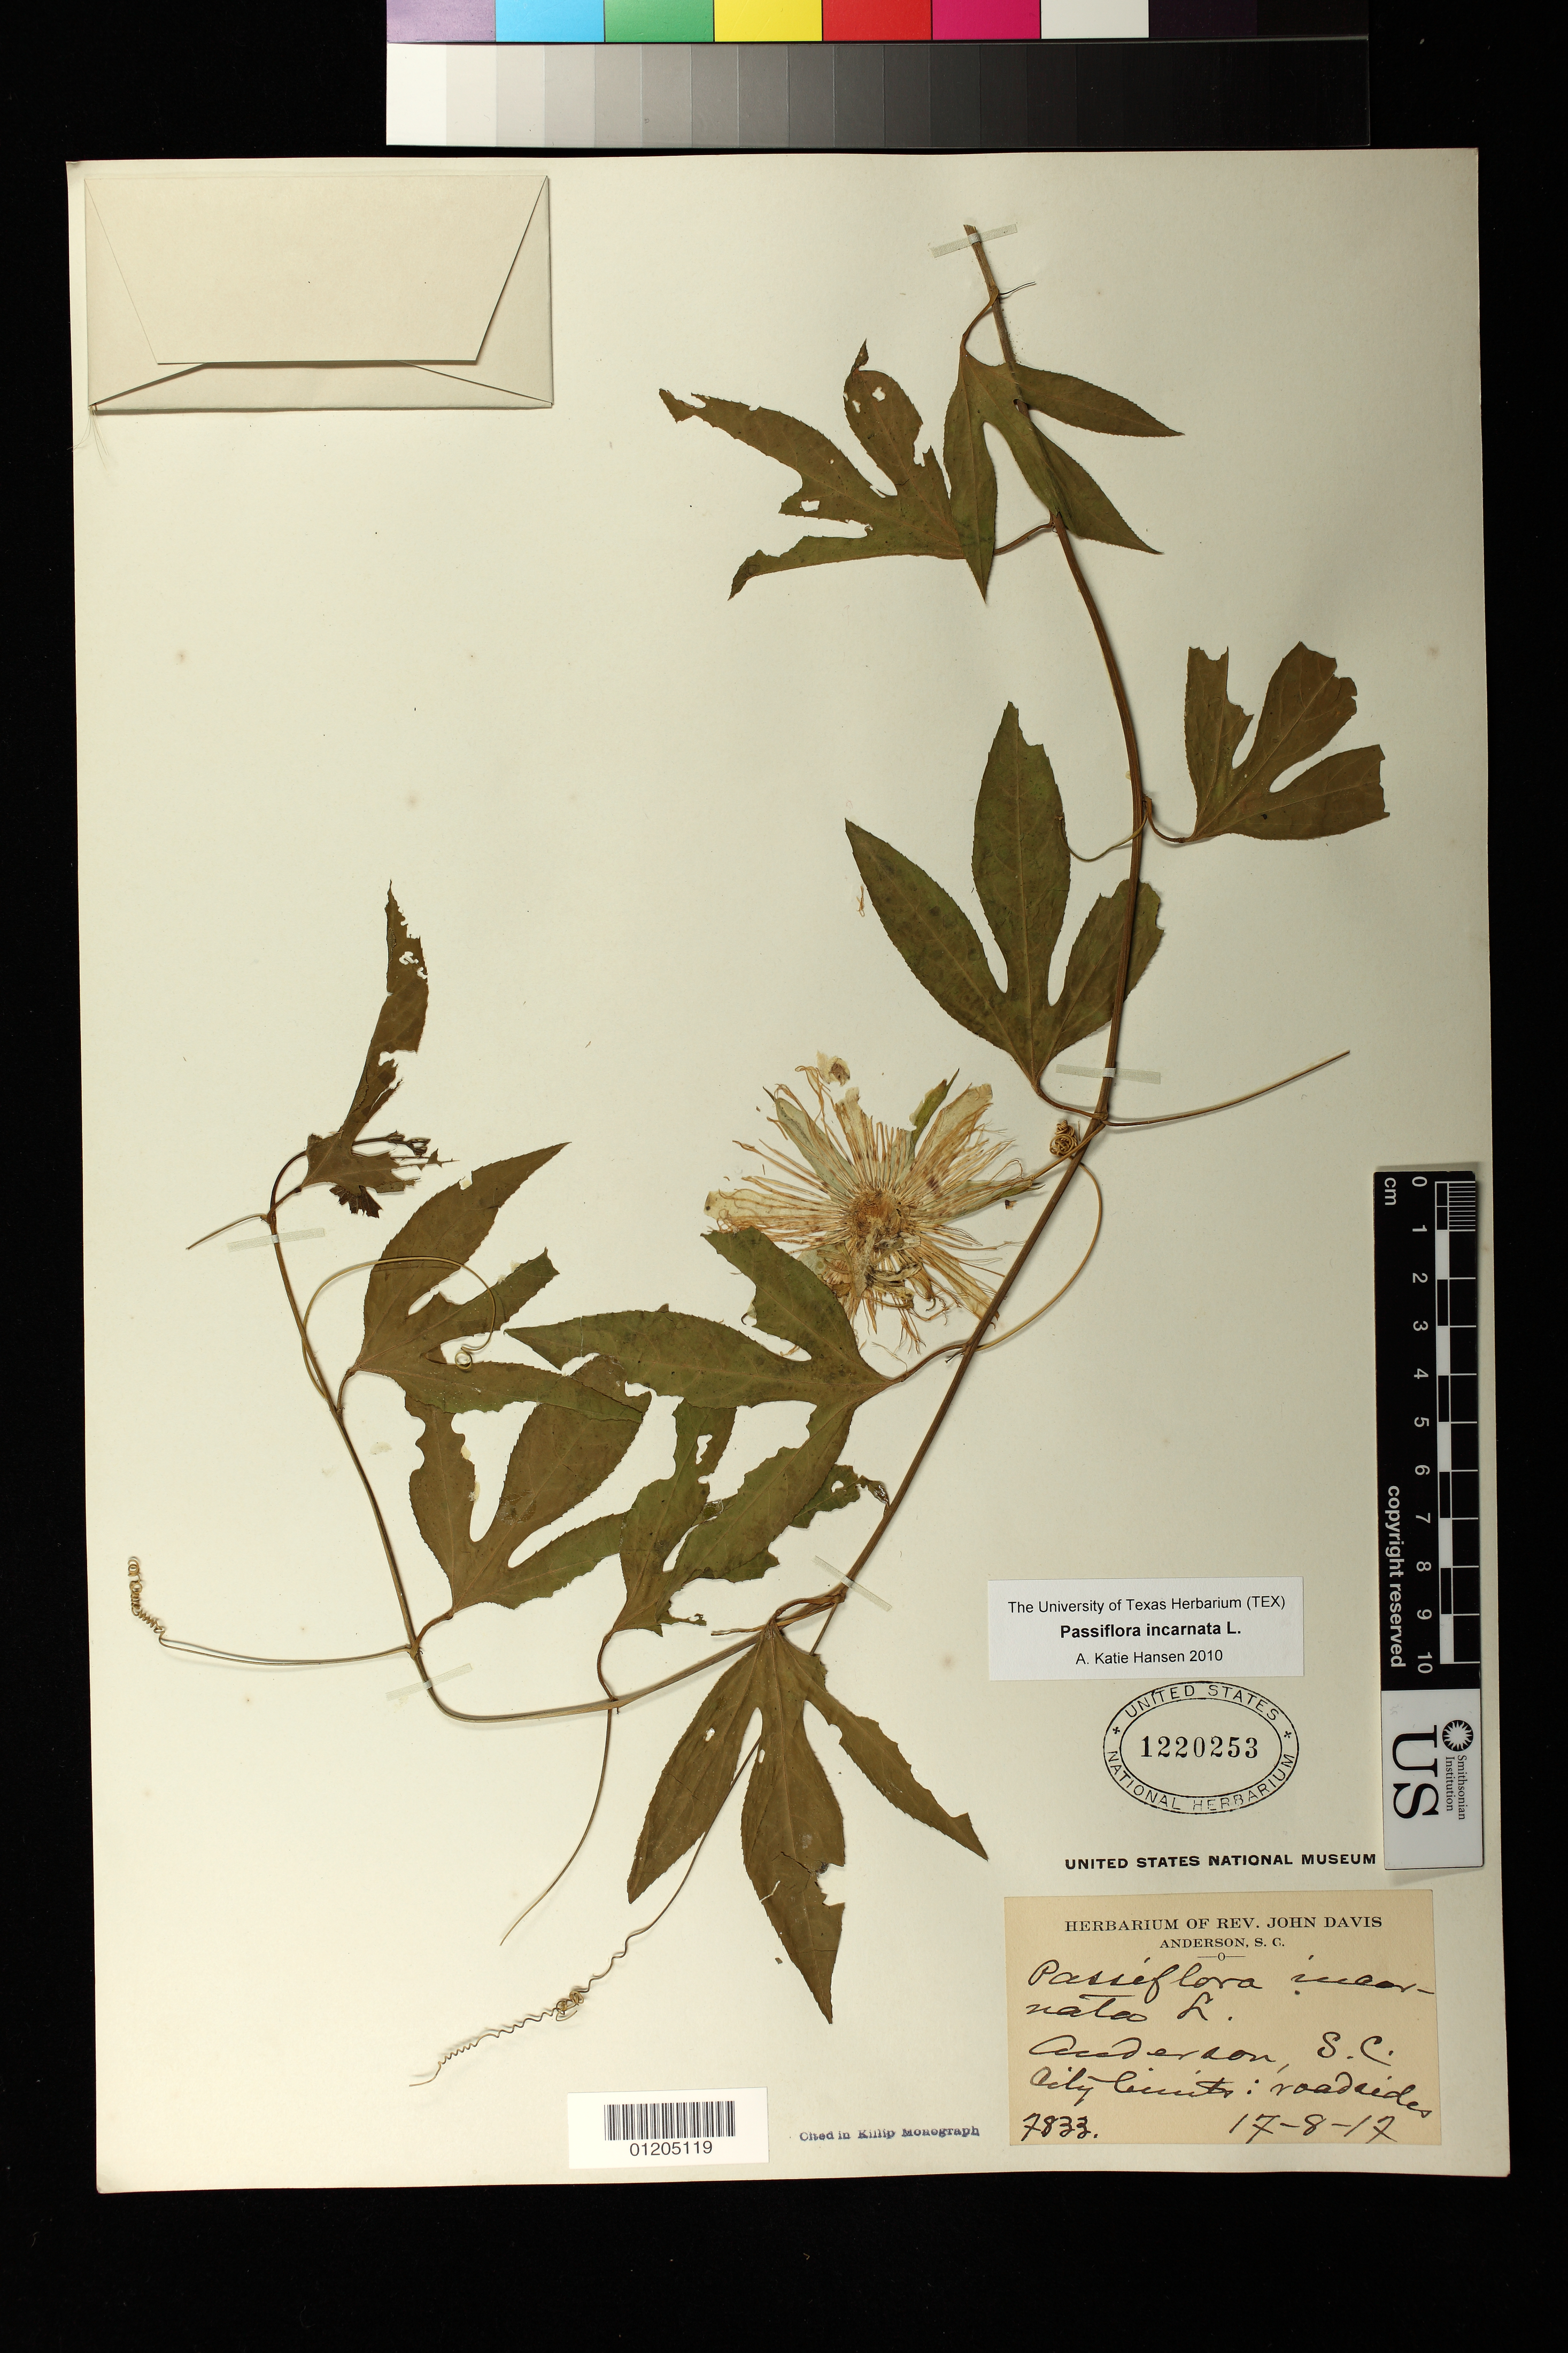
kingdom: Plantae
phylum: Tracheophyta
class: Magnoliopsida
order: Malpighiales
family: Passifloraceae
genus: Passiflora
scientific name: Passiflora incarnata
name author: L.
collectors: J. Davis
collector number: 7833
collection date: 1917-08-17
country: United States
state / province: South Carolina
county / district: Anderson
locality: Anderson city limits: roadsides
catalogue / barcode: US 1220253